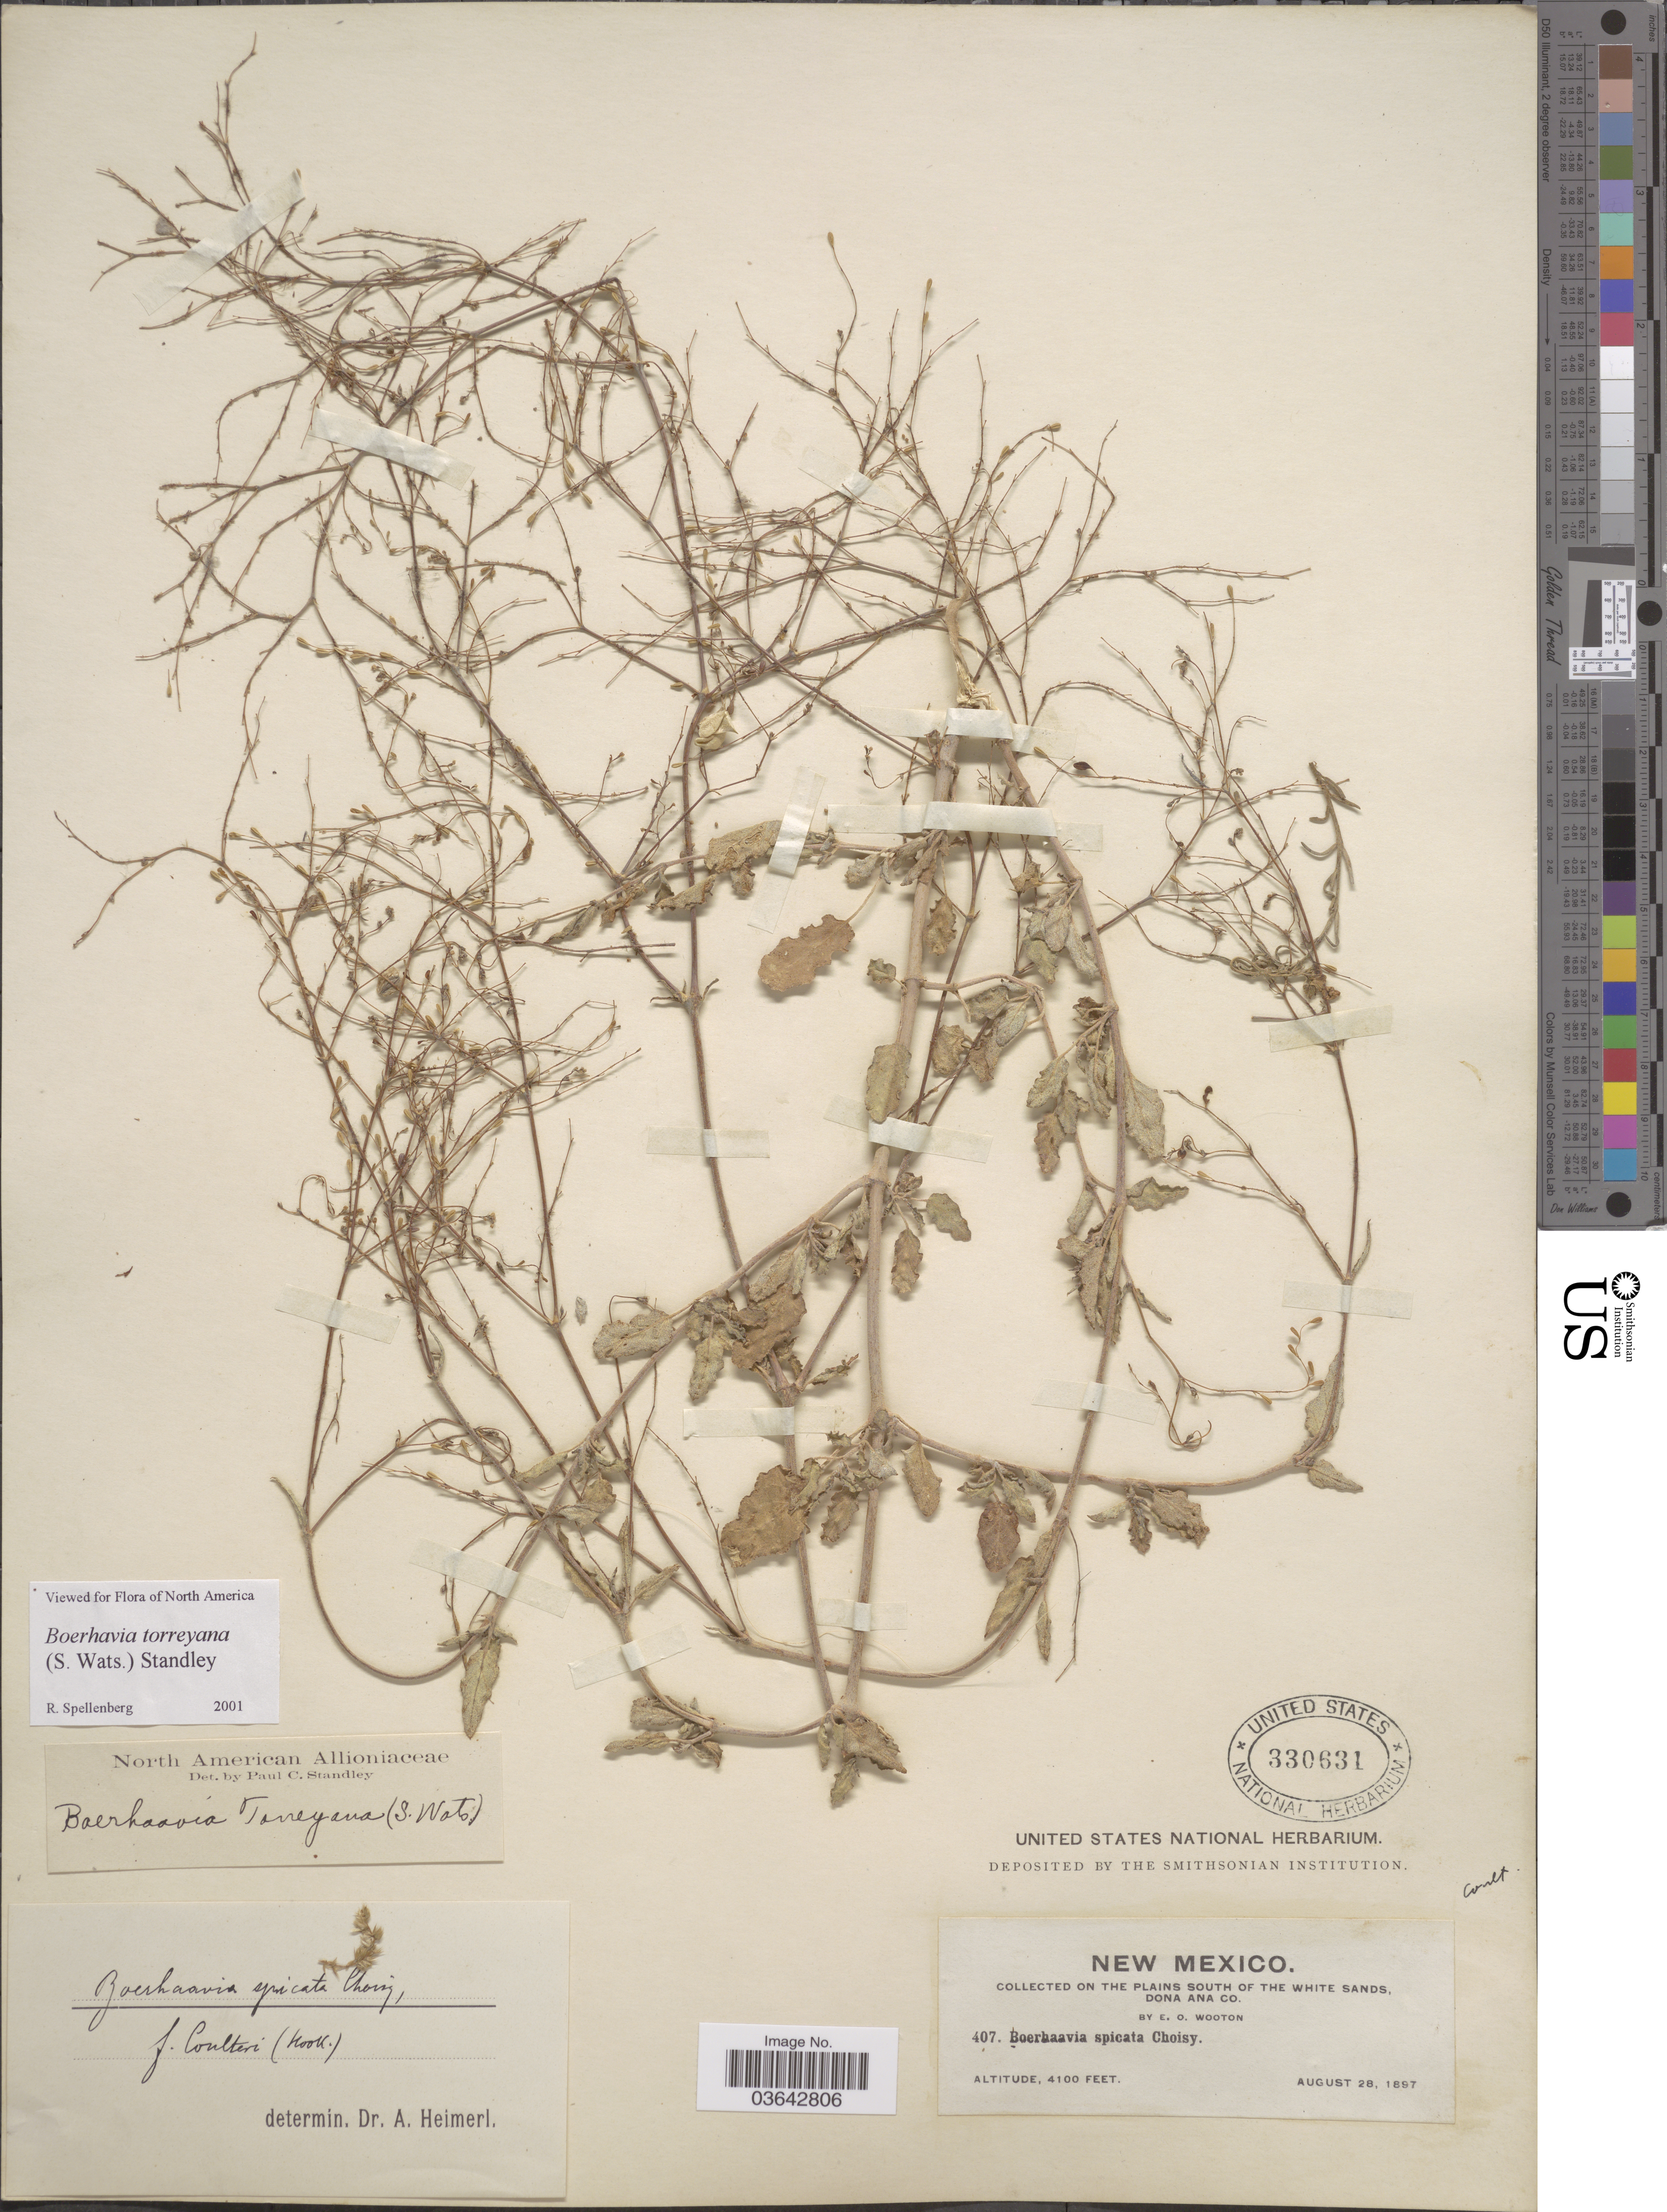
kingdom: Plantae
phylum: Tracheophyta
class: Magnoliopsida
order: Caryophyllales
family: Nyctaginaceae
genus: Boerhavia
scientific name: Boerhavia torreyana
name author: (S. Watson) Standl.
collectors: E. O. Wooton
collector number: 407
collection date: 1897-08-28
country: United States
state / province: New Mexico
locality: The Plains South of the White Sands, Dona Ana Co.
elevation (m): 1250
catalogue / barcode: US 330631